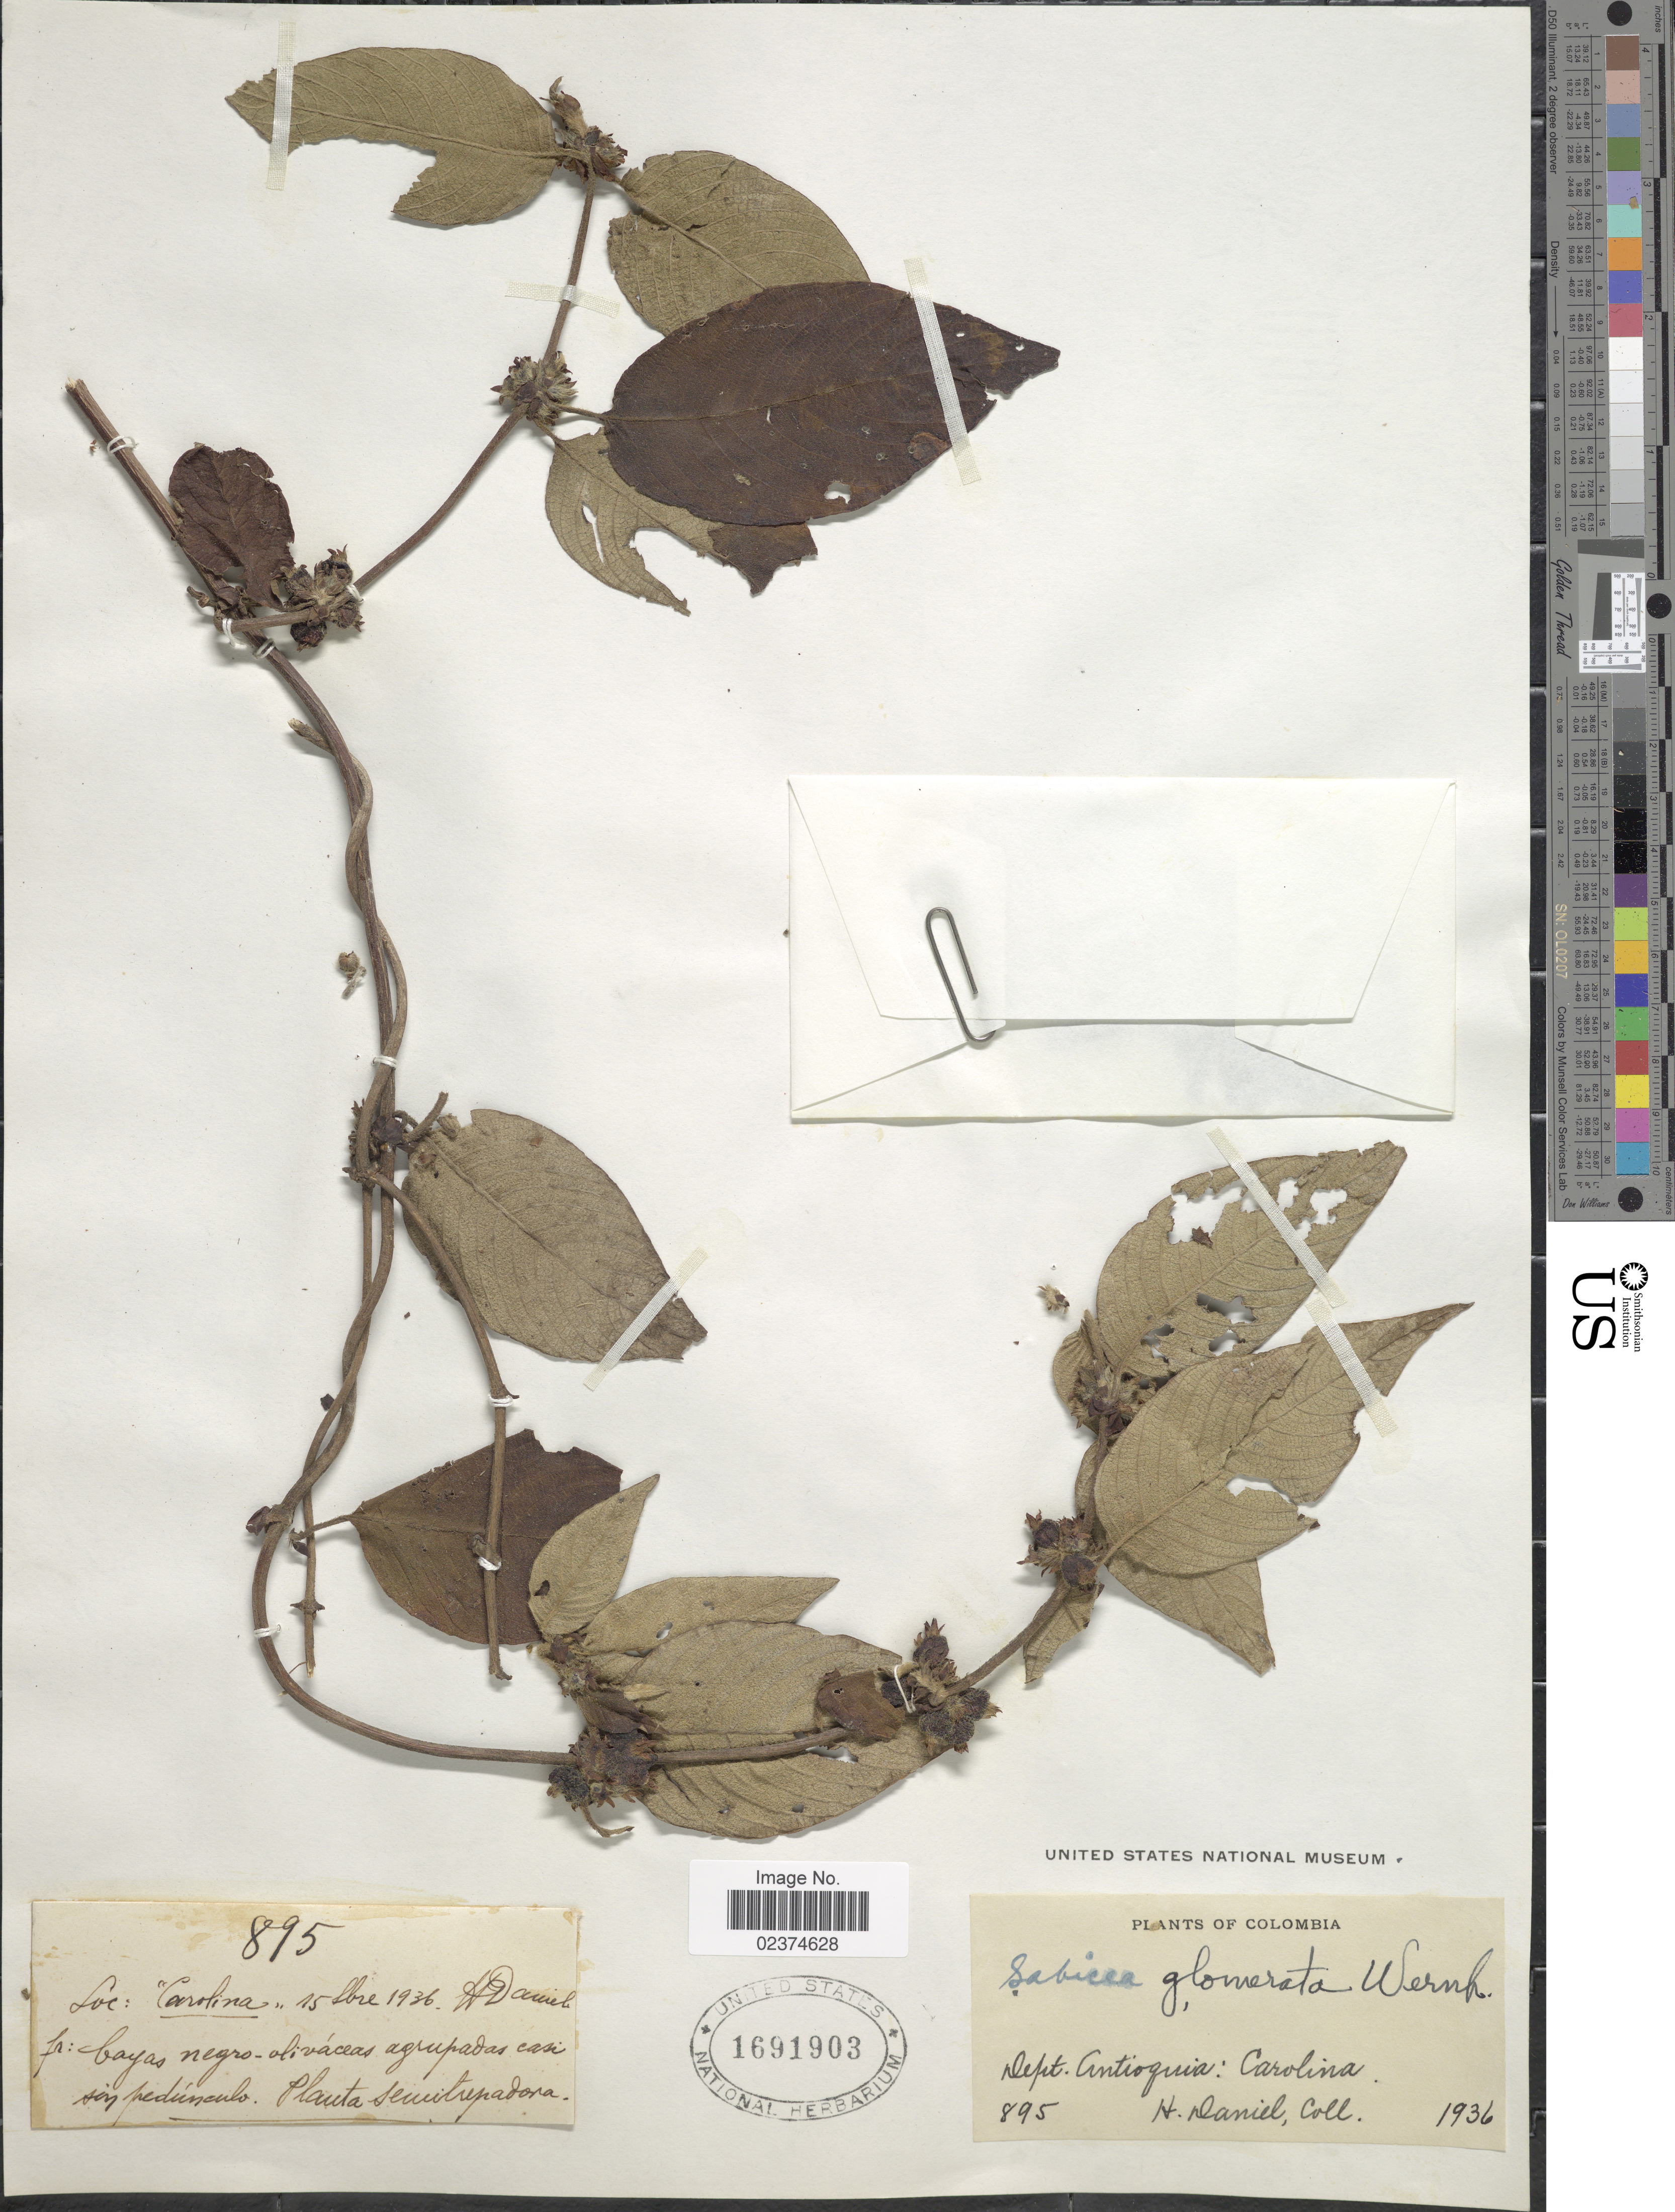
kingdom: Plantae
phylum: Tracheophyta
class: Magnoliopsida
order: Gentianales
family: Rubiaceae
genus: Sabicea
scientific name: Sabicea glomerata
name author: Wernham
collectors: H. Daniel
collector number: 895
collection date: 1936-09-15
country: Colombia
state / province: Antioquia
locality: Carolina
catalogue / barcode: US 1691903